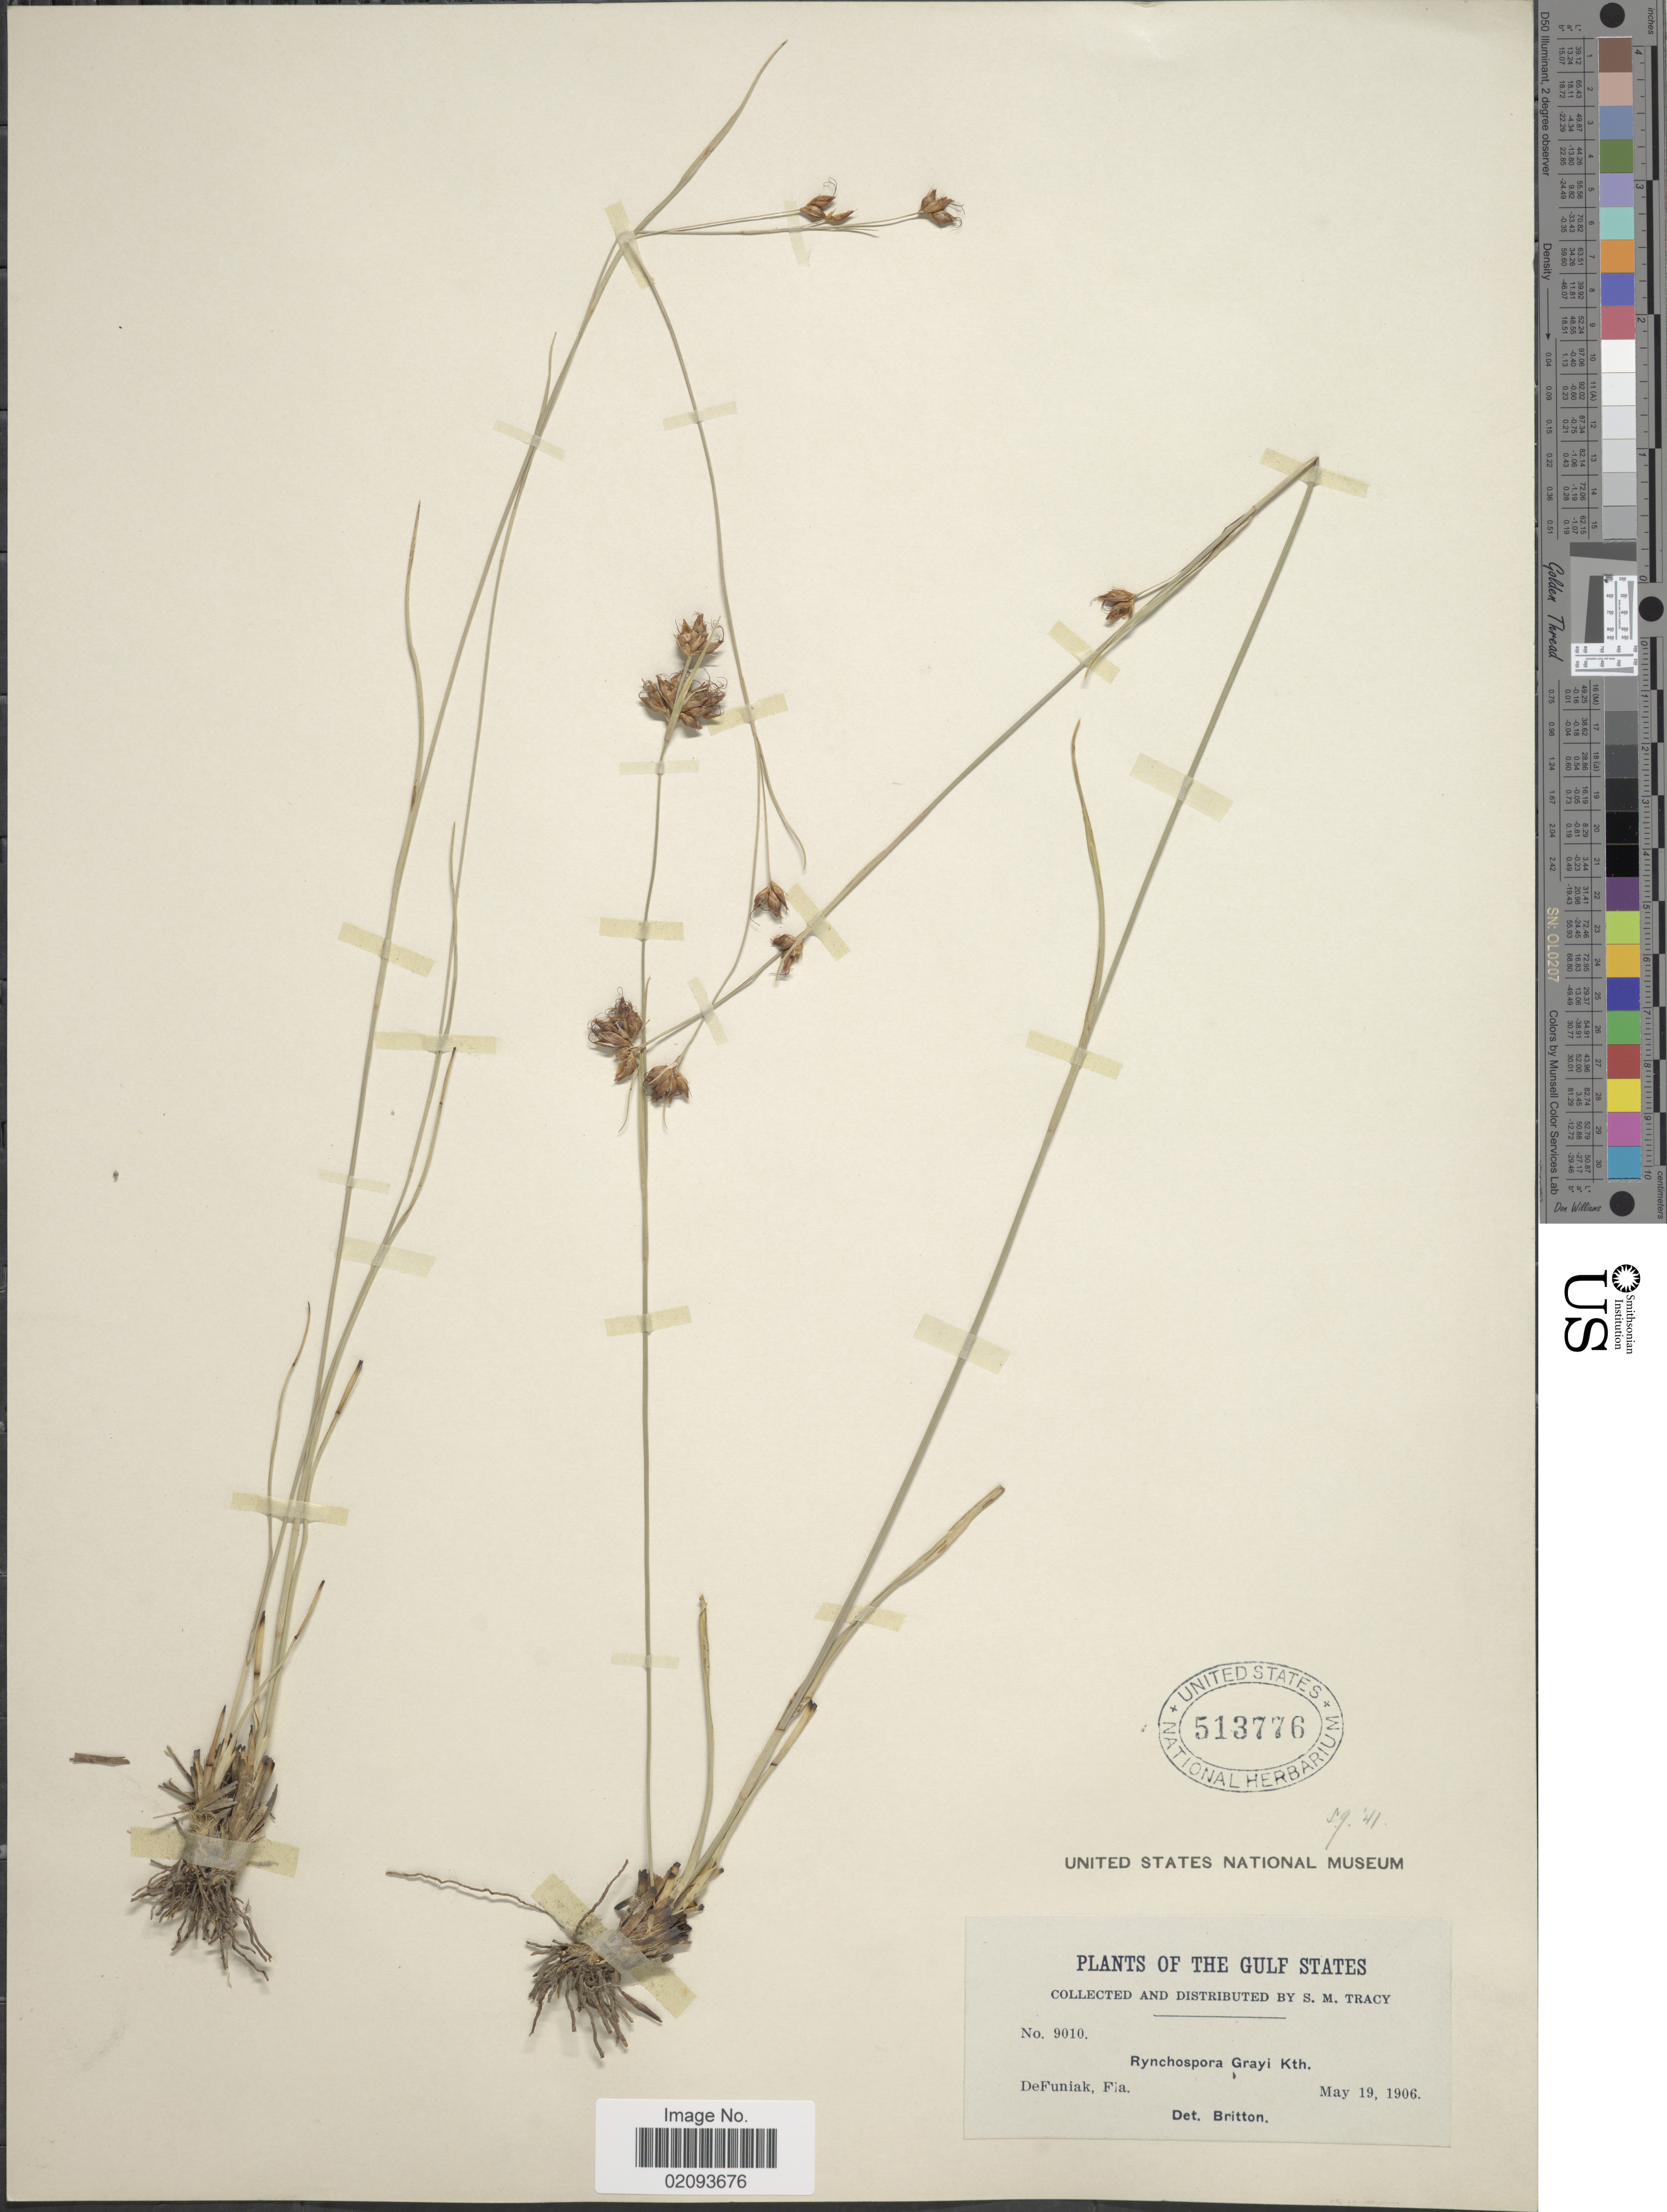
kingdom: Plantae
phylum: Tracheophyta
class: Liliopsida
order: Poales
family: Cyperaceae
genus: Rhynchospora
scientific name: Rhynchospora grayi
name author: Kunth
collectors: S. M. Tracy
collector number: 9010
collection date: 1906-05-19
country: United States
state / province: Florida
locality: Gulf States, DeFuniak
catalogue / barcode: US 513776